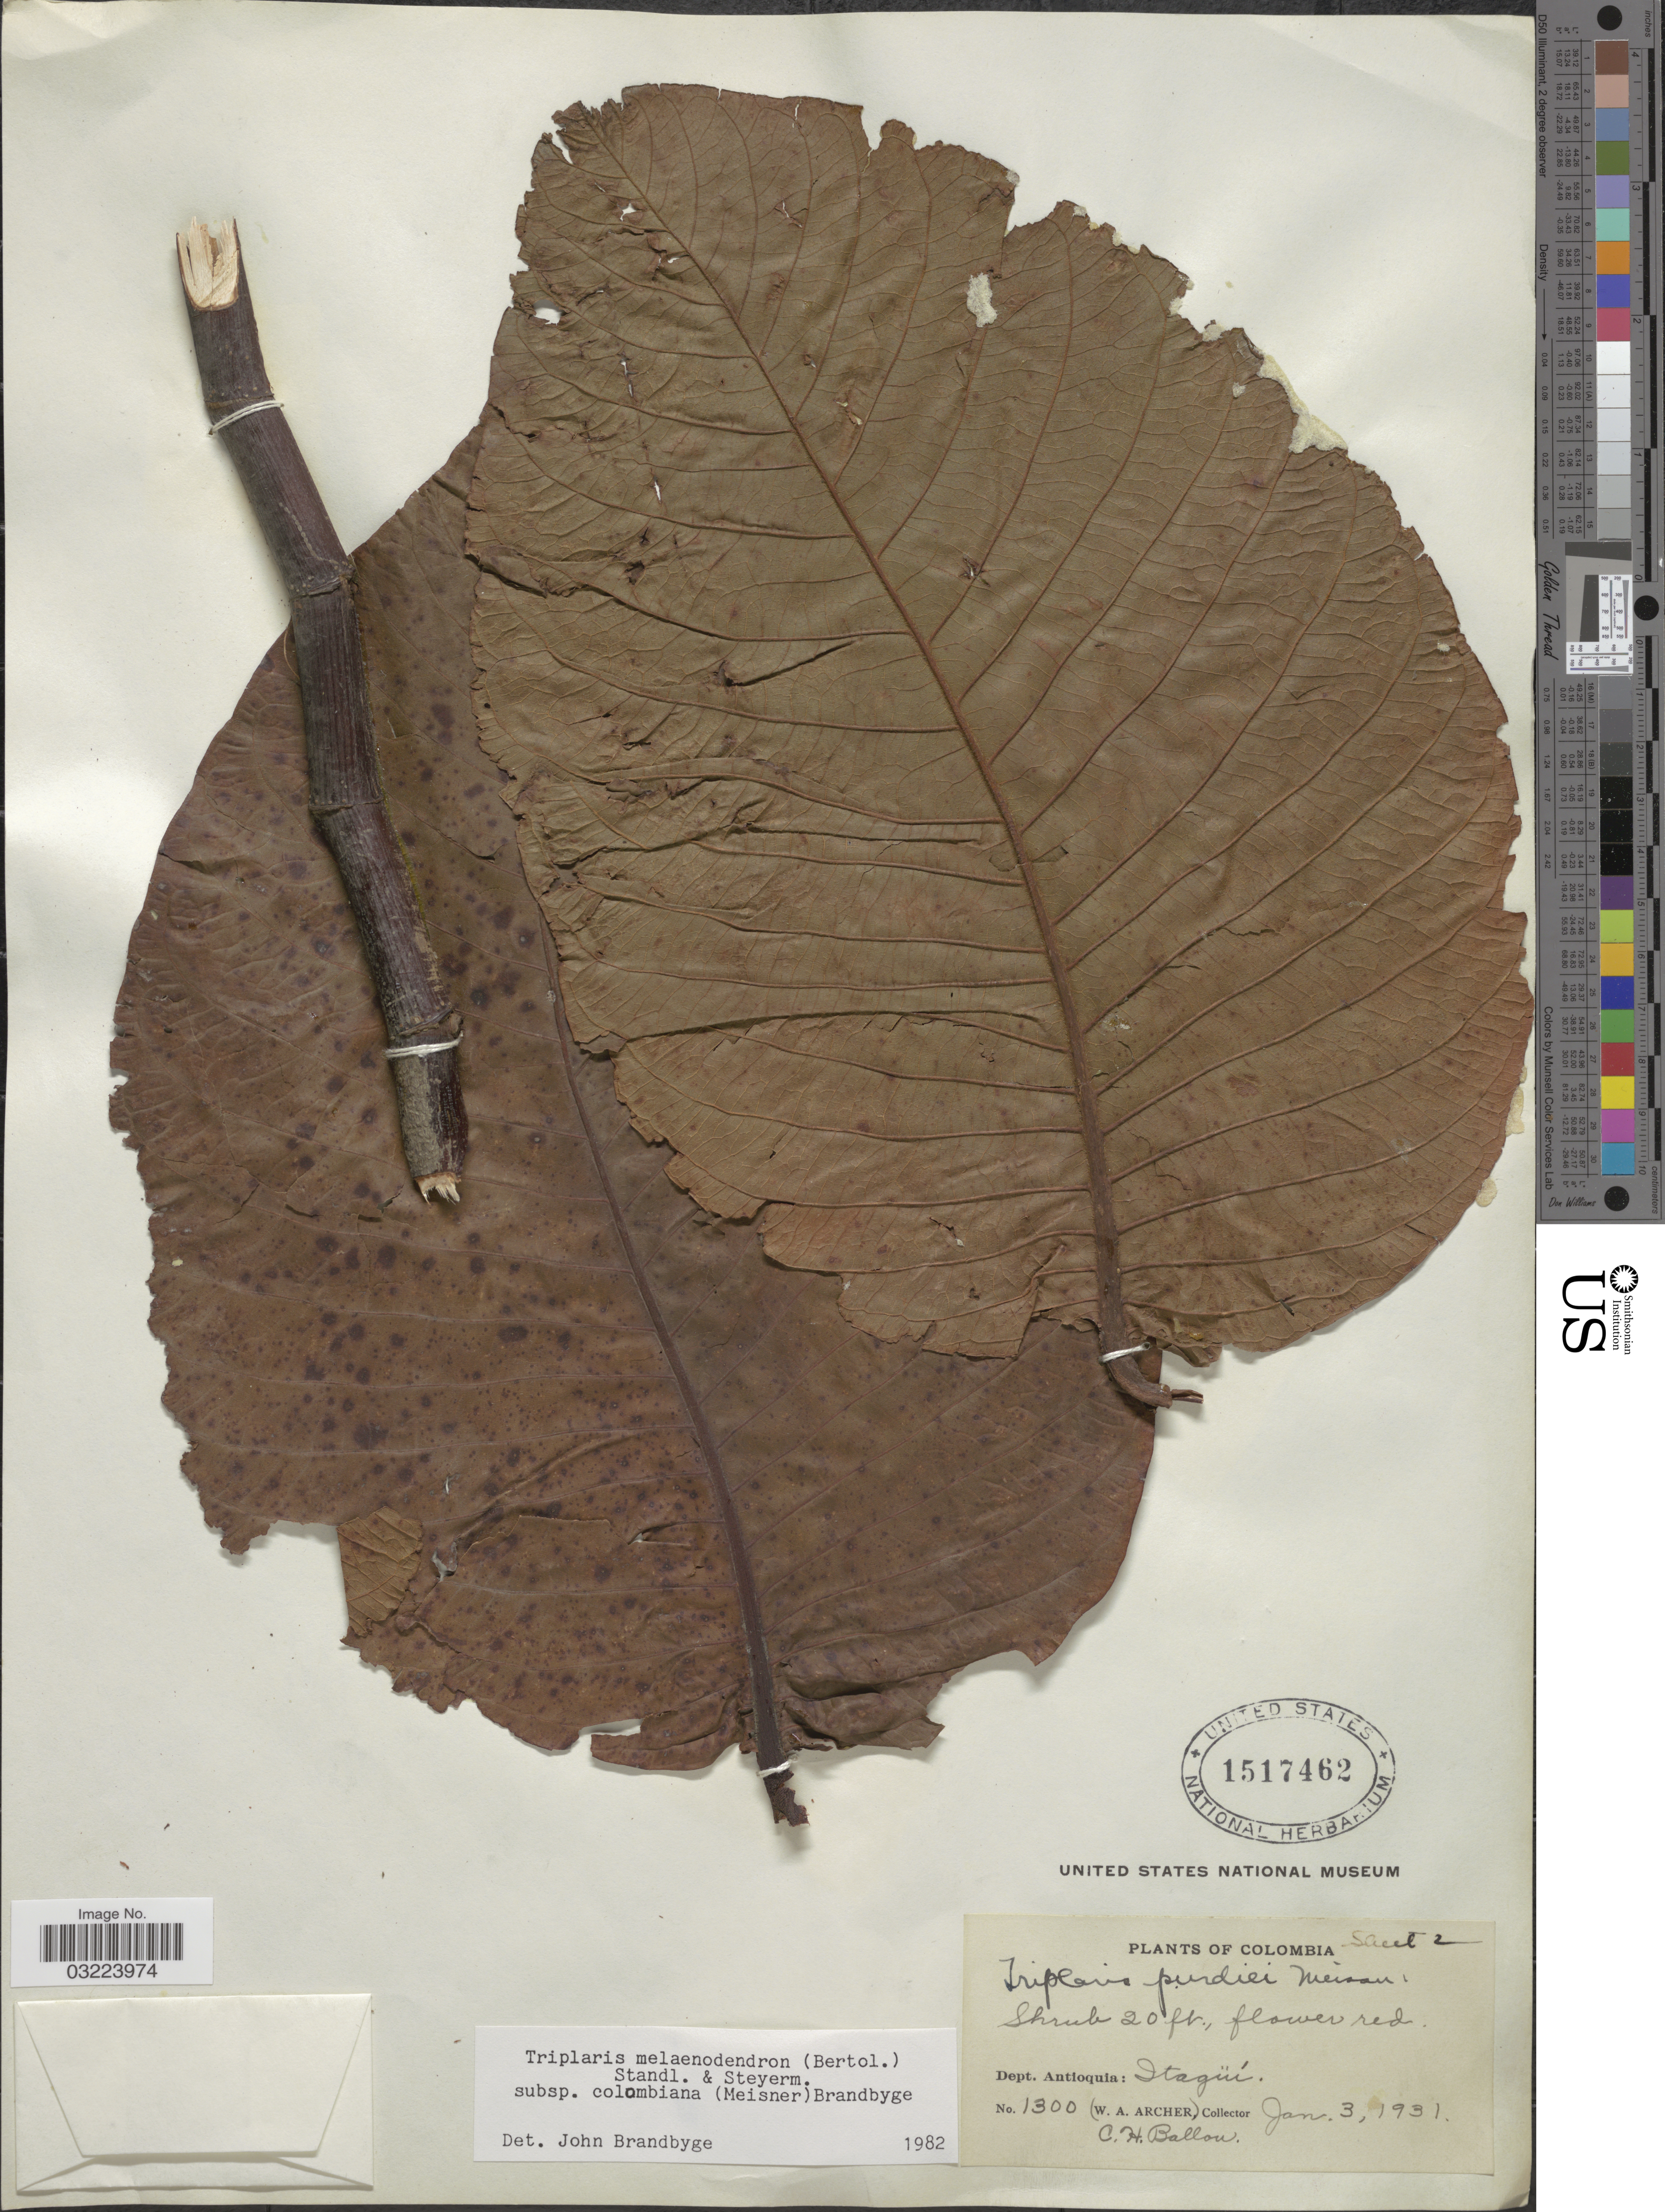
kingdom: Plantae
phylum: Tracheophyta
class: Magnoliopsida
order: Caryophyllales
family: Polygonaceae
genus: Triplaris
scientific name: Triplaris melaenodendron subsp. colombiana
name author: (Meisn.) Brandbyge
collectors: C. Ballou & W. Archer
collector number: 1300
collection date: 1931-01-03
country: Colombia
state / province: Antioquia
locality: Dept. Antioquia: Itagüí.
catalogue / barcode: US 1517462